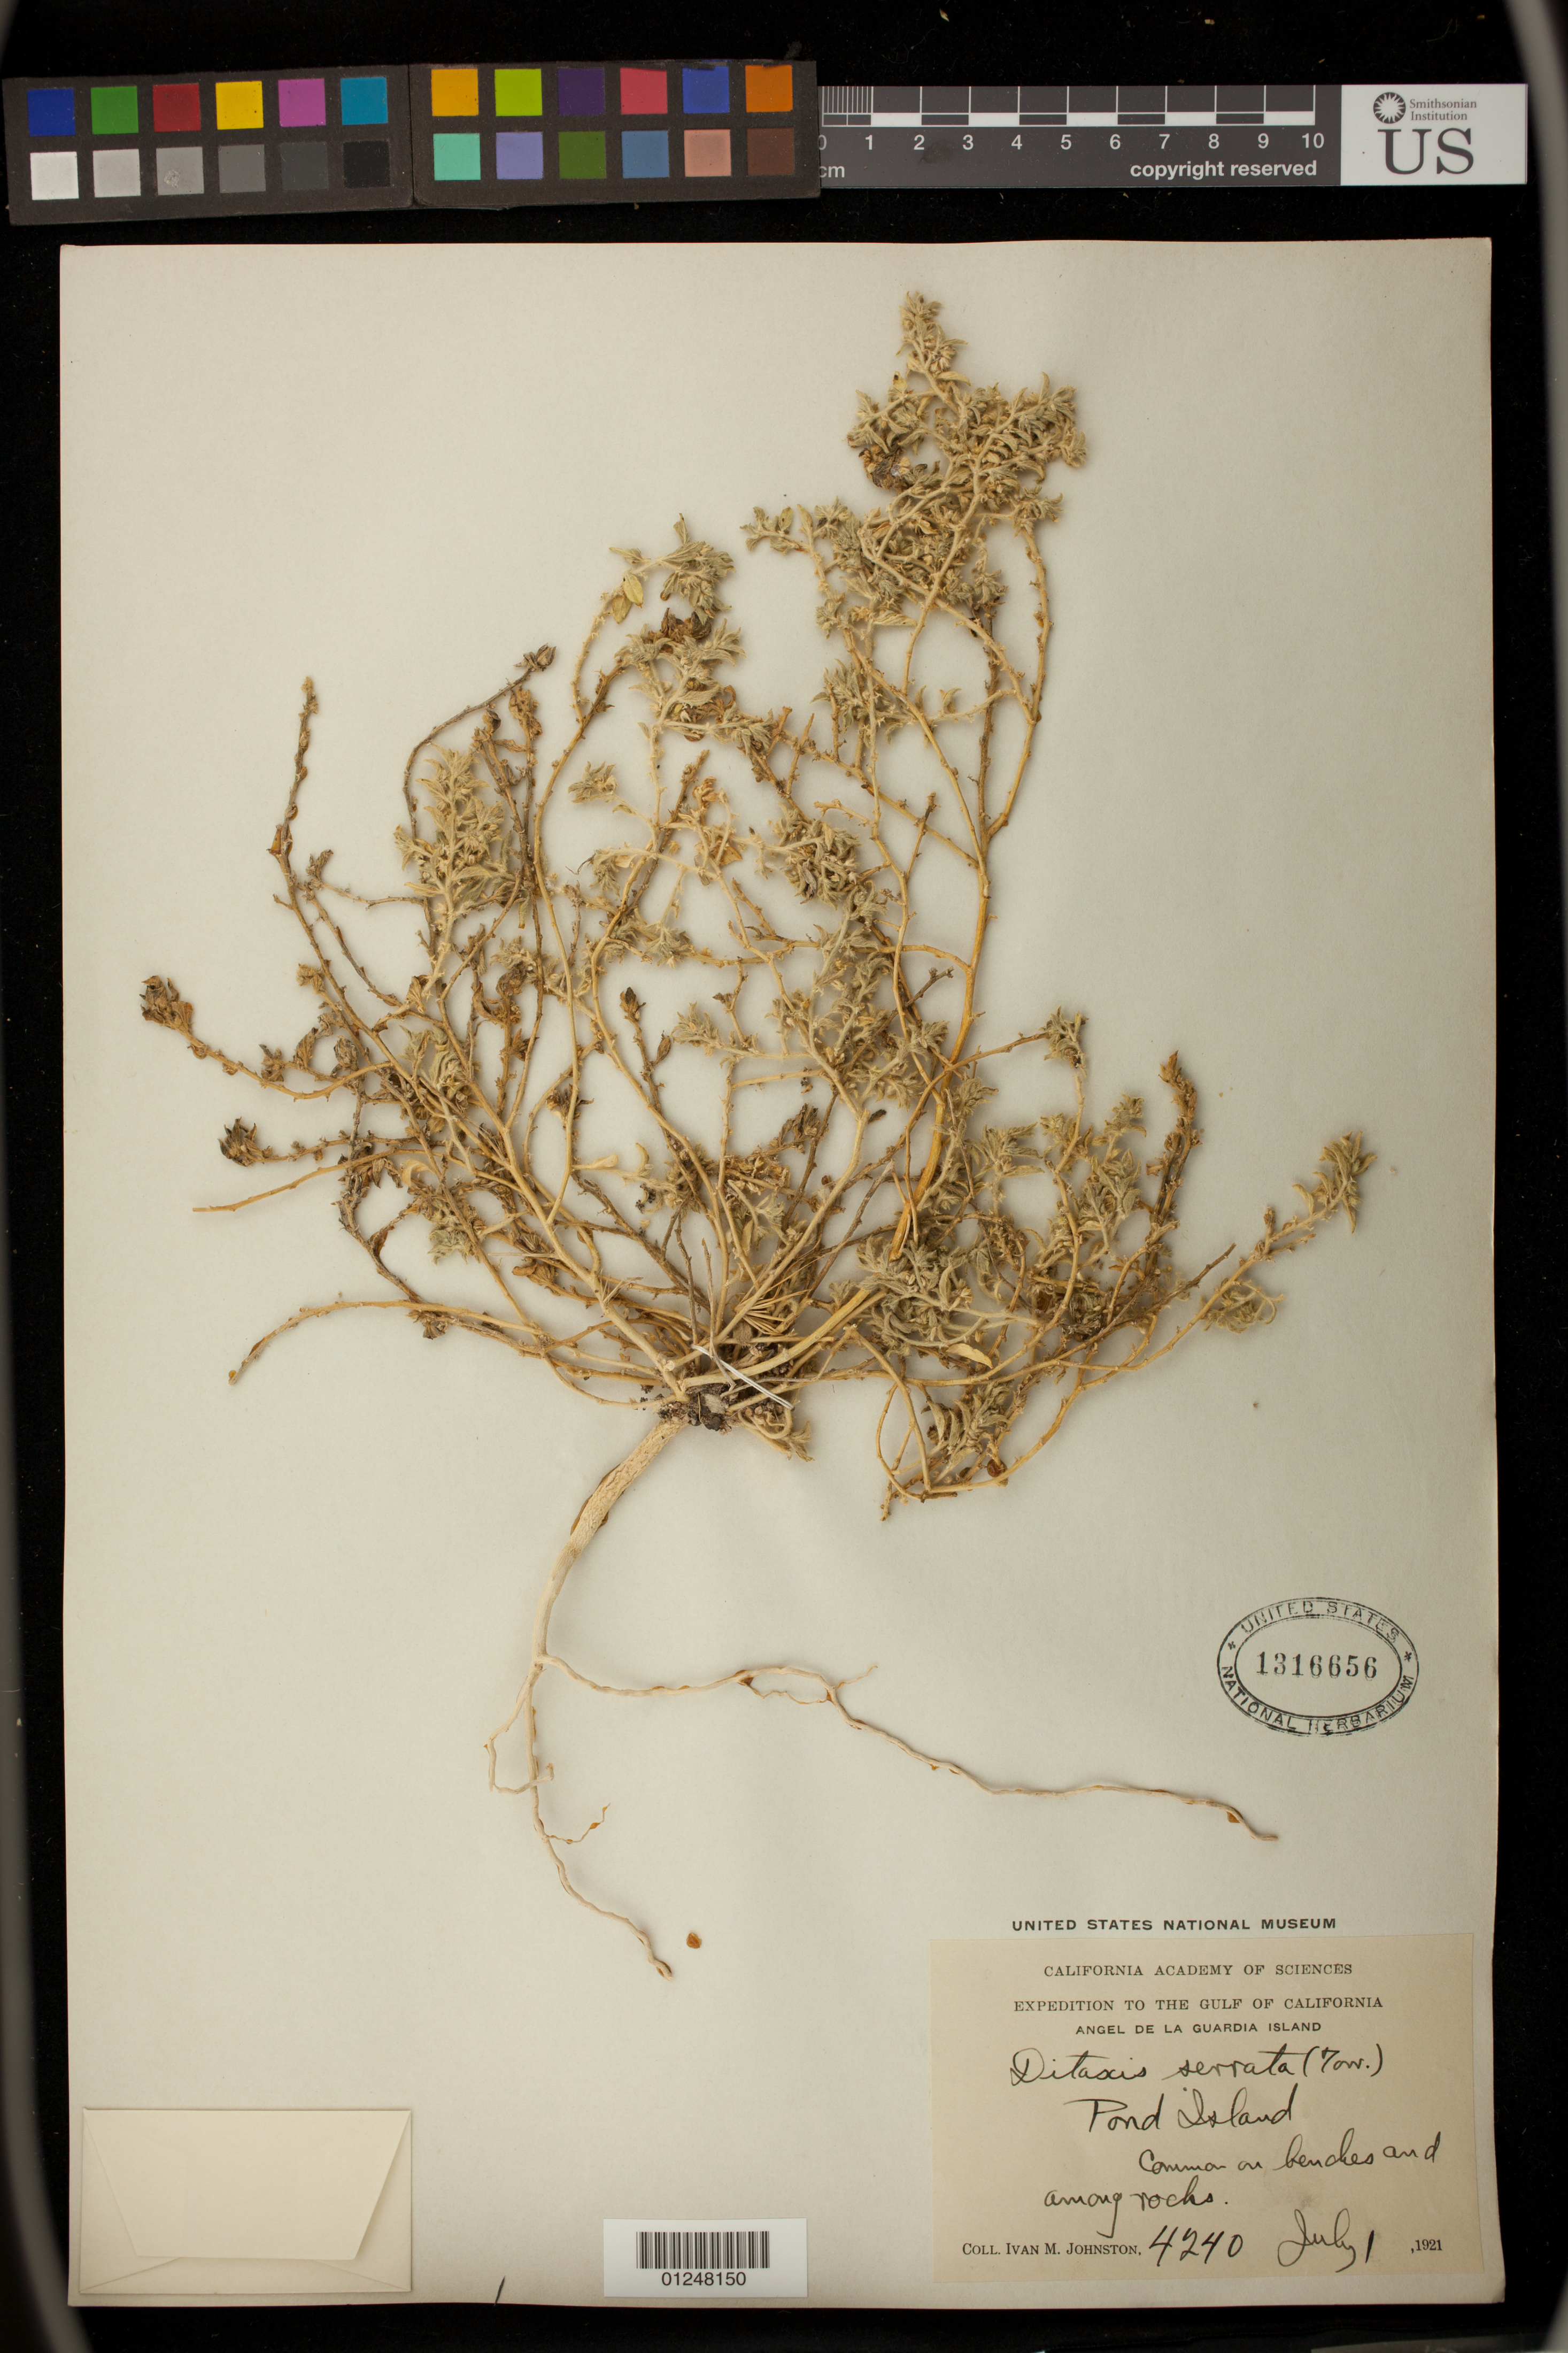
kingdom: Plantae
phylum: Tracheophyta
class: Magnoliopsida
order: Malpighiales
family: Euphorbiaceae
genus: Ditaxis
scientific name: Ditaxis serrata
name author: (Torr.) A. Heller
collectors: I.M. Johnston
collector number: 4240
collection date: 1921-07-01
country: Mexico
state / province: Baja California Norte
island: Angel de la Guardia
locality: opposite Pond Island.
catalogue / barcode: US 1316656